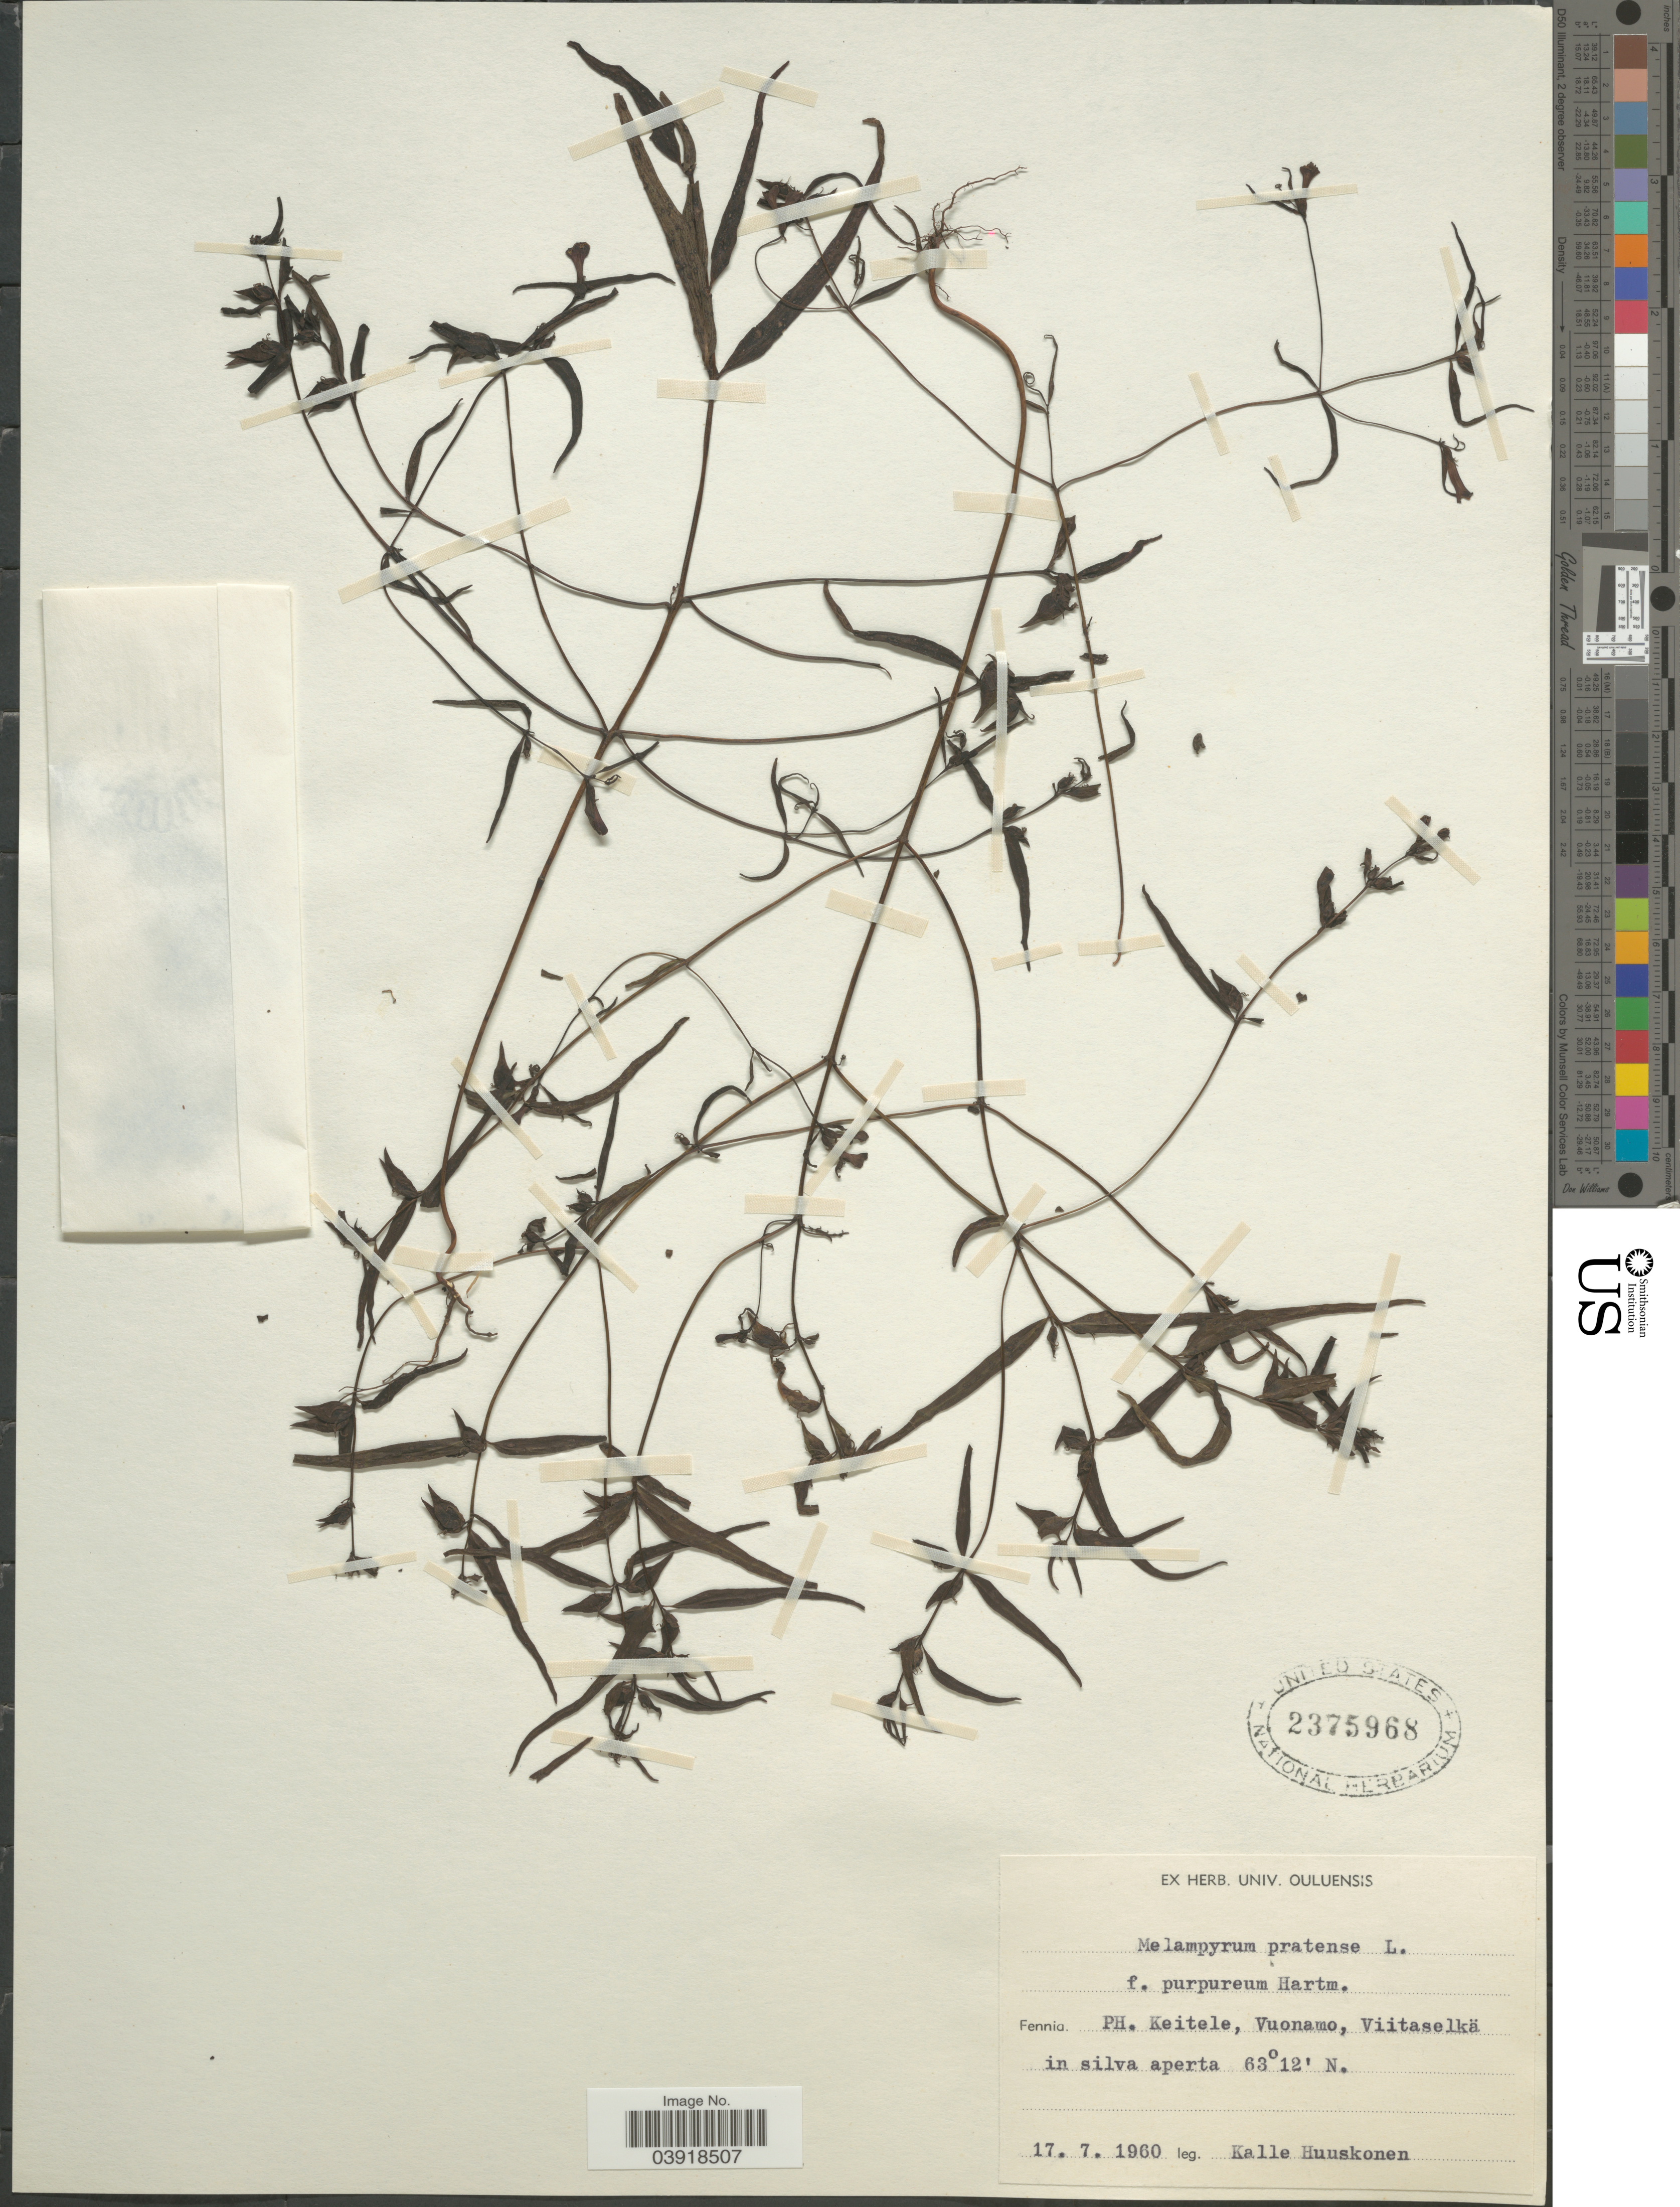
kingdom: Plantae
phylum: Tracheophyta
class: Magnoliopsida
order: Lamiales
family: Orobanchaceae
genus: Melampyrum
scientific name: Melampyrum pratense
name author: L.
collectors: K. Huuskonen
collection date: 1960-07-17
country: Finland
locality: Ph. Keitele, Vuonamo, Viitaselkä in silva aperta.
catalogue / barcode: US 2375968